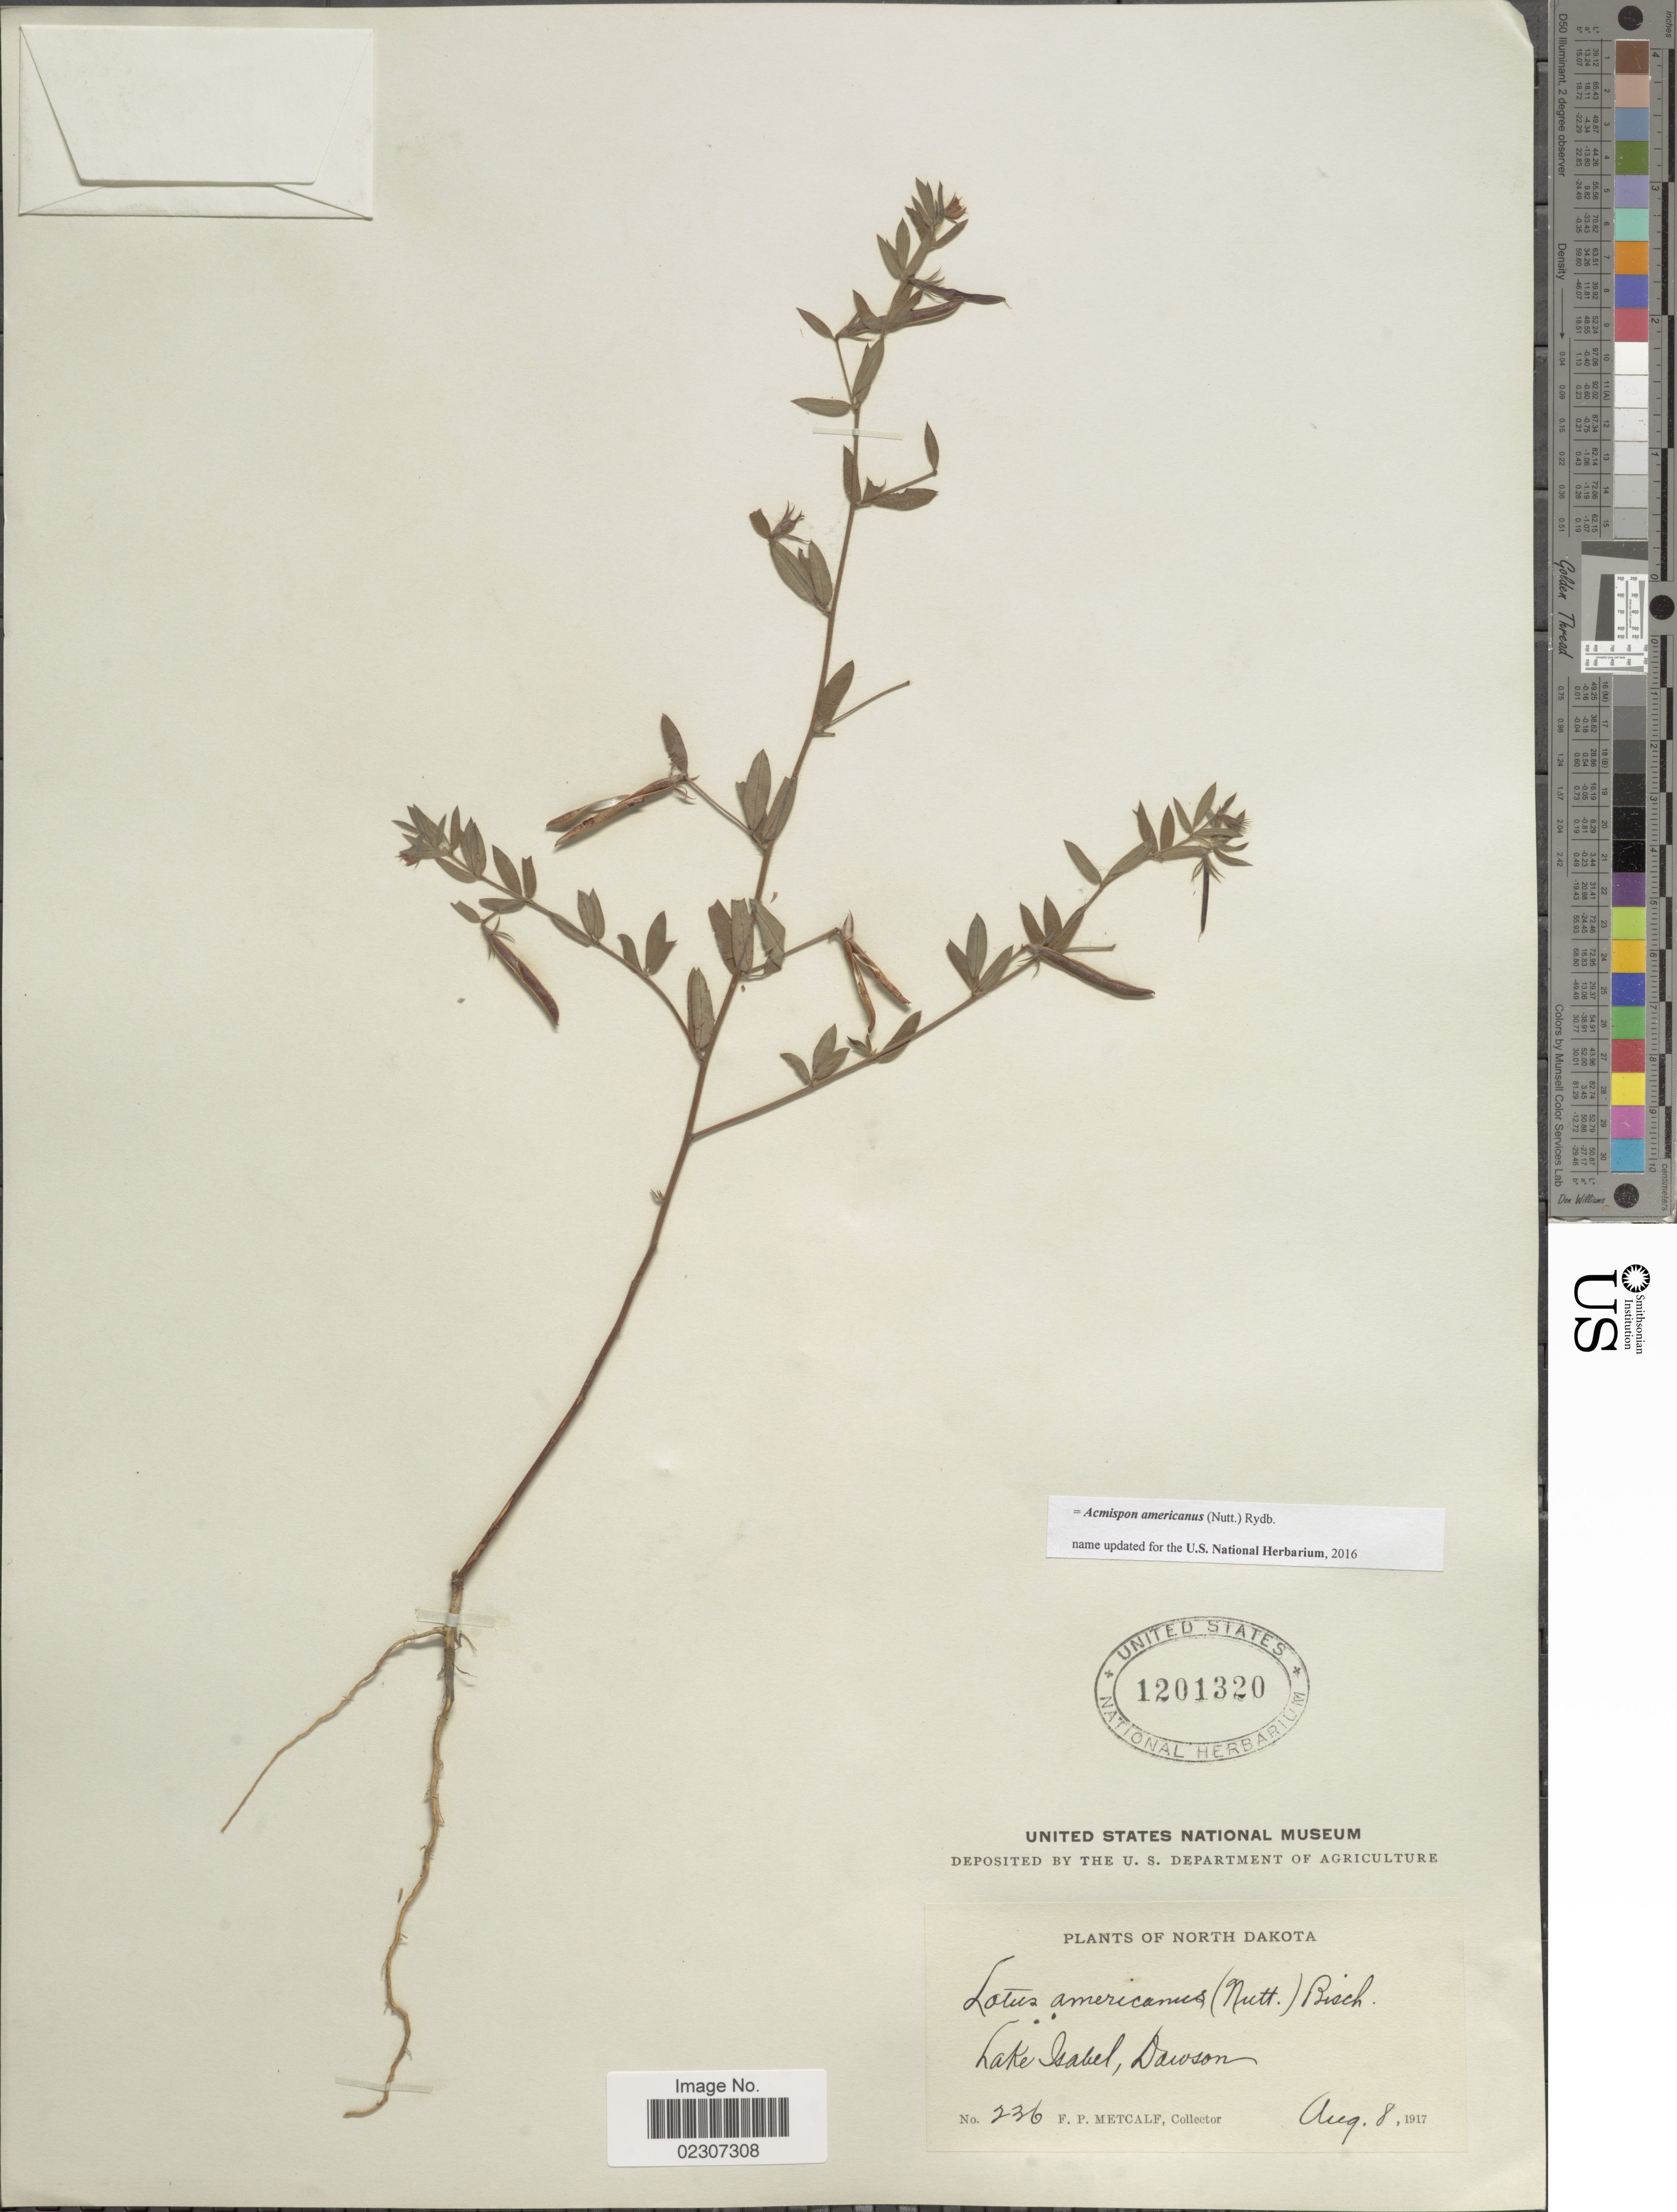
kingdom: Plantae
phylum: Tracheophyta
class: Magnoliopsida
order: Fabales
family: Fabaceae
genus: Acmispon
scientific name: Acmispon americanus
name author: (Nutt.) Rydb.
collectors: F. Metcalf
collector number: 236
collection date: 1917-08-08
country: United States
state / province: North Dakota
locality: North Dakota, Lake Isabel, Dawson.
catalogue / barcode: US 1201320